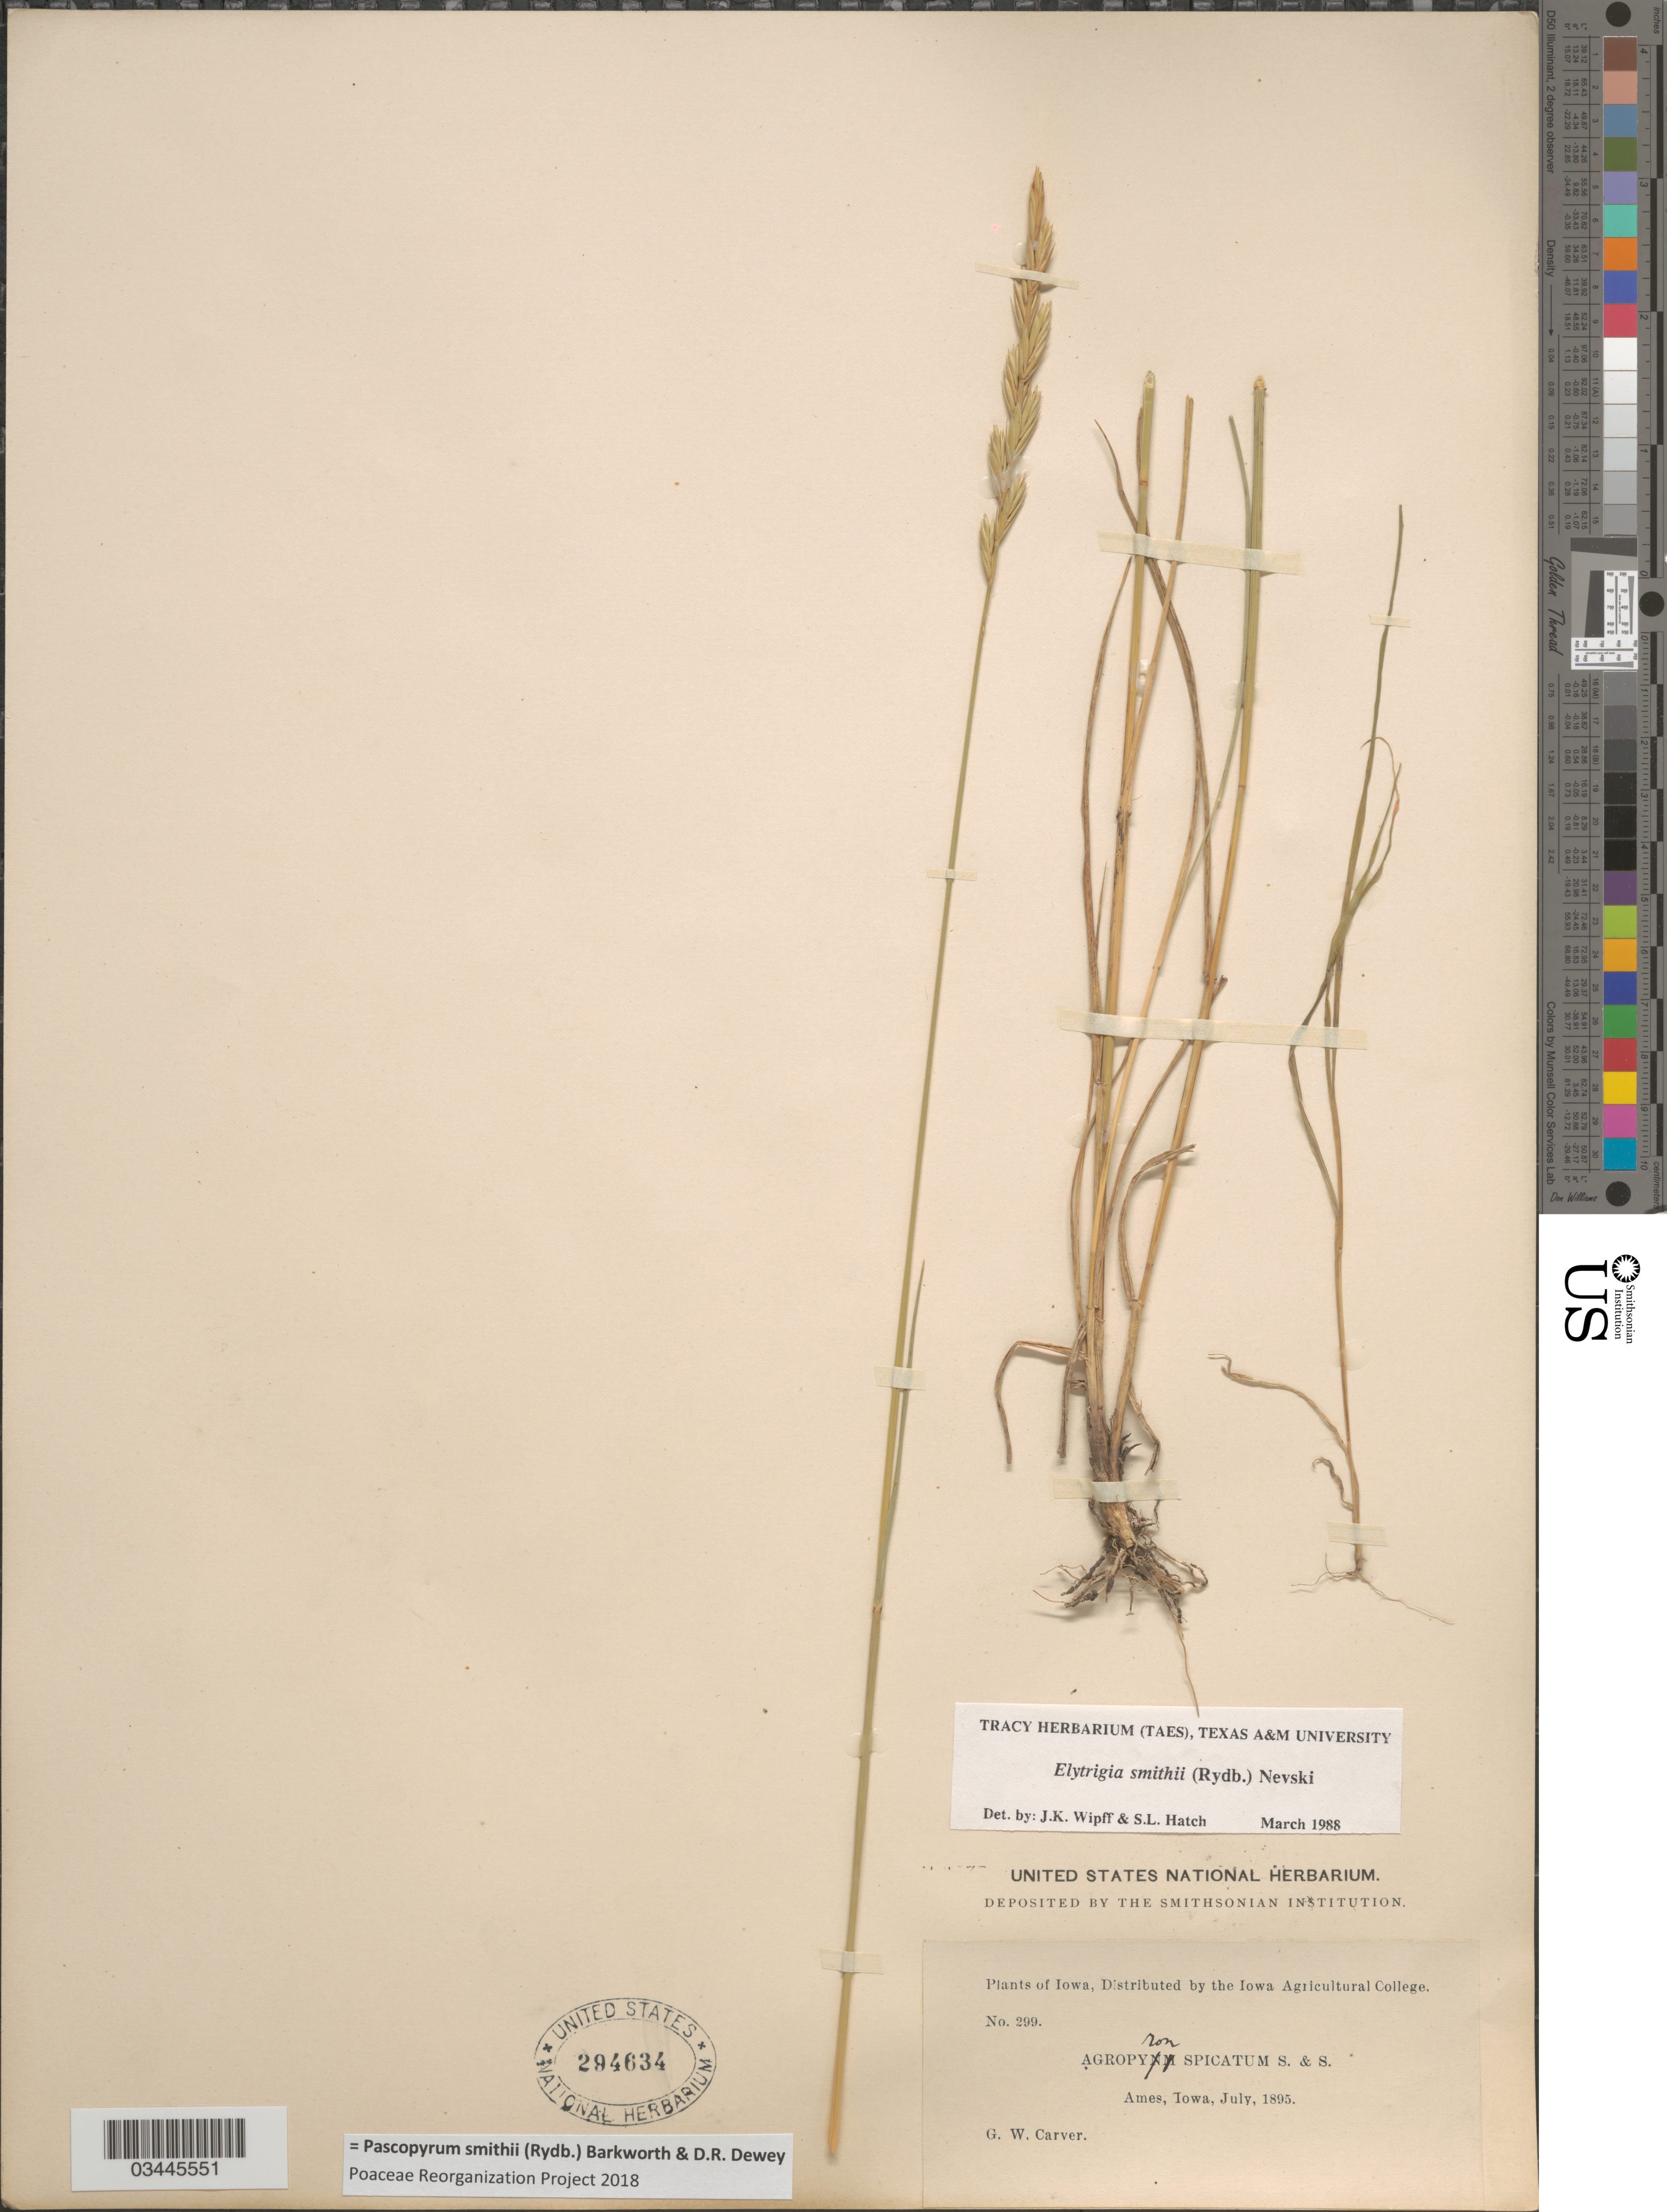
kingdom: Plantae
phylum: Tracheophyta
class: Liliopsida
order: Poales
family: Poaceae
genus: Pascopyrum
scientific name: Pascopyrum smithii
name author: (Rydb.) Barkworth & Dewey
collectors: G. Carver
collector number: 299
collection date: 1895-07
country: United States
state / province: Iowa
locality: Ames.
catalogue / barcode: US 294634